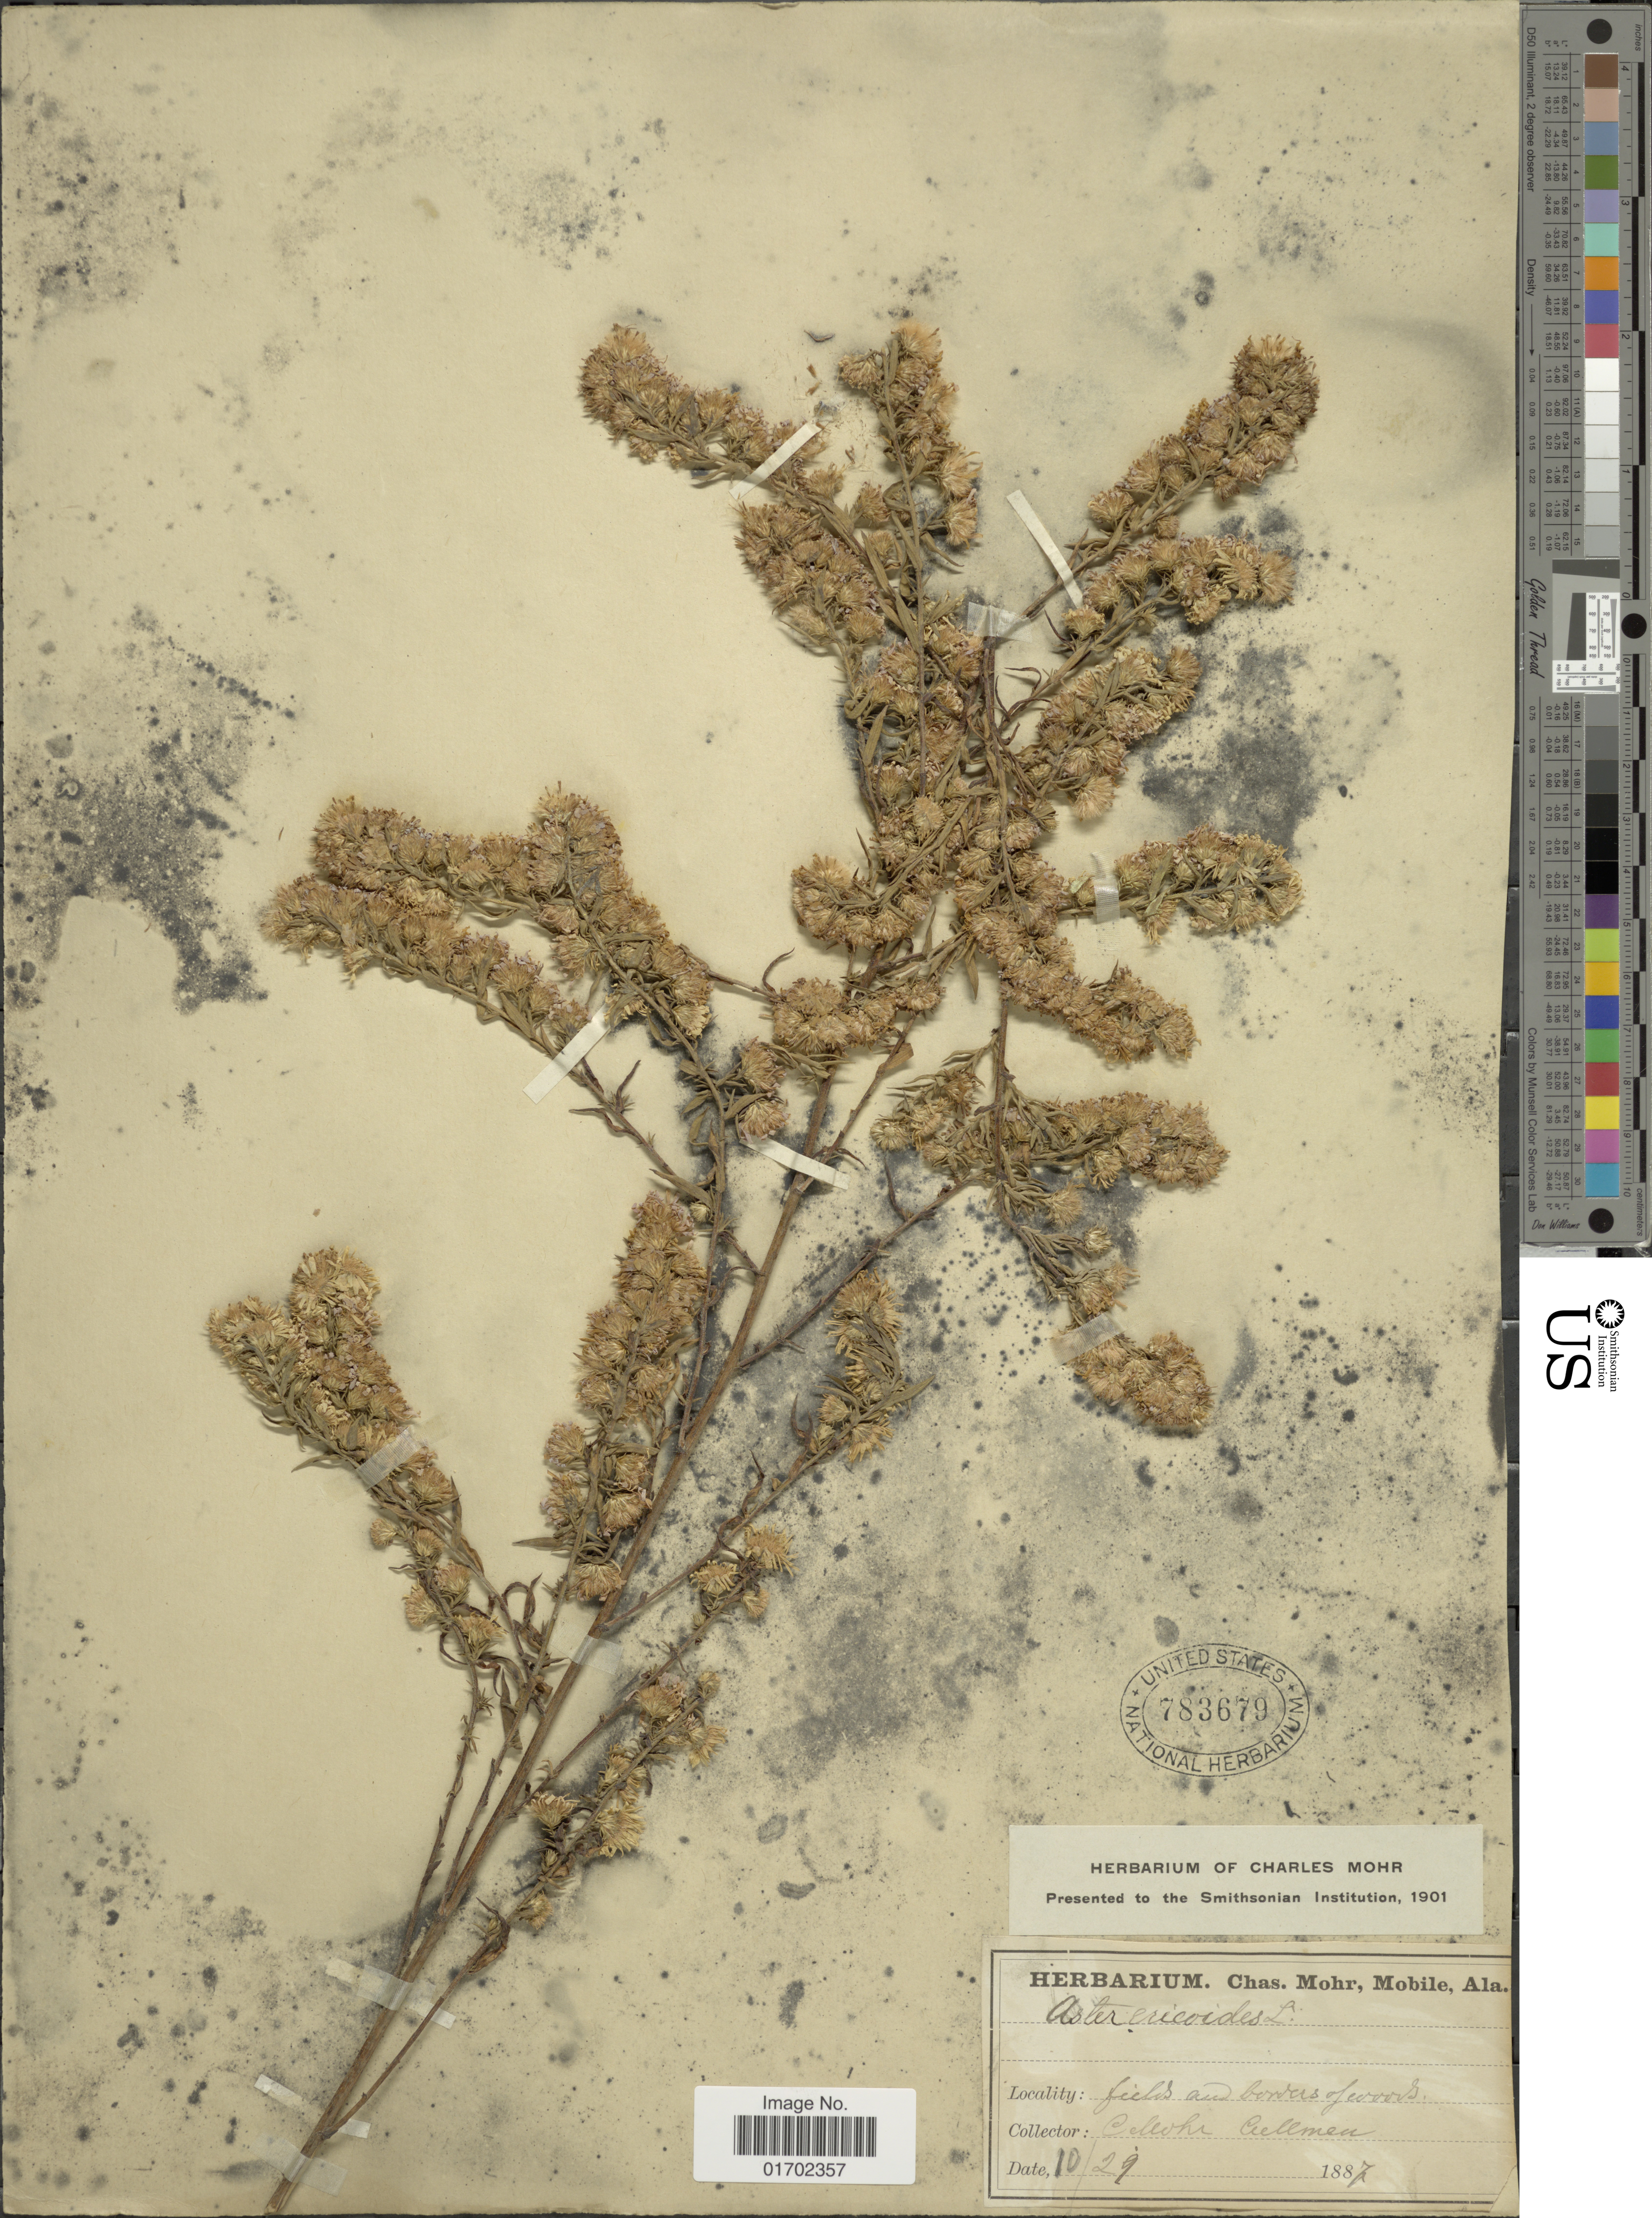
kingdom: Plantae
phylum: Tracheophyta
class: Magnoliopsida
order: Asterales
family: Asteraceae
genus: Symphyotrichum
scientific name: Symphyotrichum ericoides var. ericoides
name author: (L.) G.L. Nesom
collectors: C. T. Mohr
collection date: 1887-10-29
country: United States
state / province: Alabama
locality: Fields and borders of woods, Cullmen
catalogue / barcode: US 783679